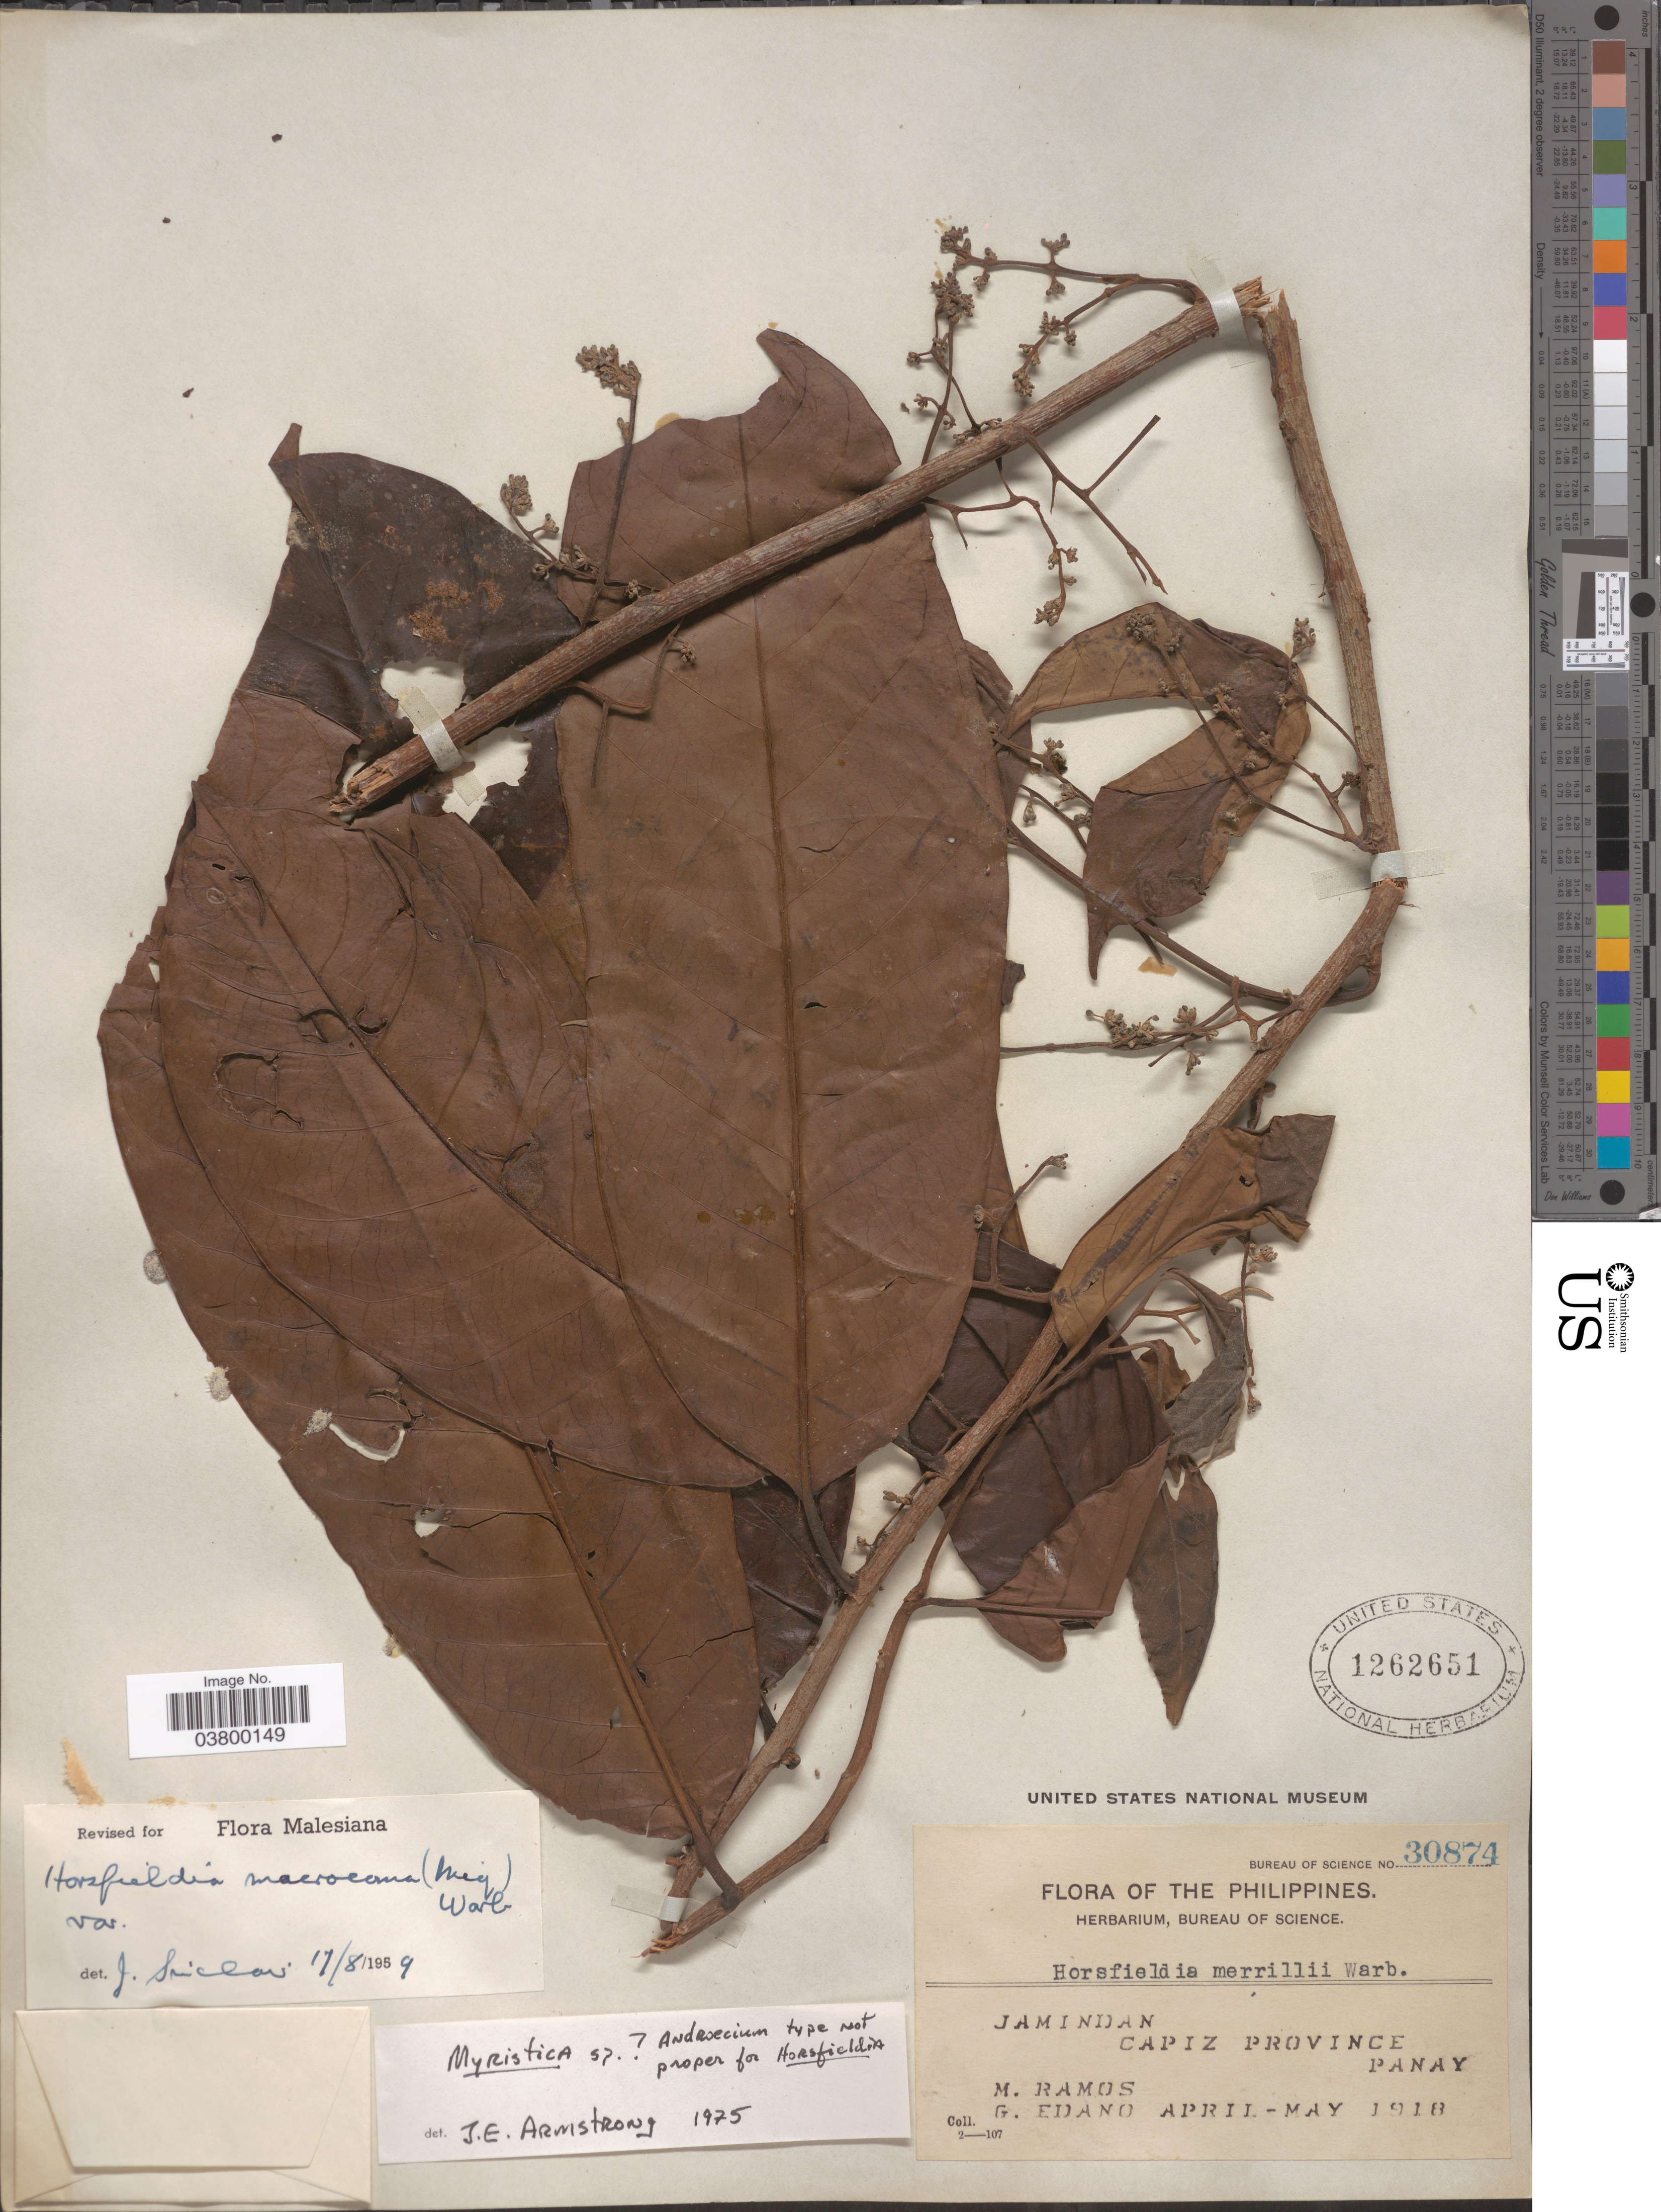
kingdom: Plantae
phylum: Tracheophyta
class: Magnoliopsida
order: Magnoliales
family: Myristicaceae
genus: Endocomia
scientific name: Endocomia macrocoma subsp. prainii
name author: (King) W.J. de Wilde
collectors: M. Ramos & G. Edaño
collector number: Bureau of Science 30874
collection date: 1918-04/1918-05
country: Philippines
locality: Jamindan. Capiz Province. Panay.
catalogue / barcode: US 1262651